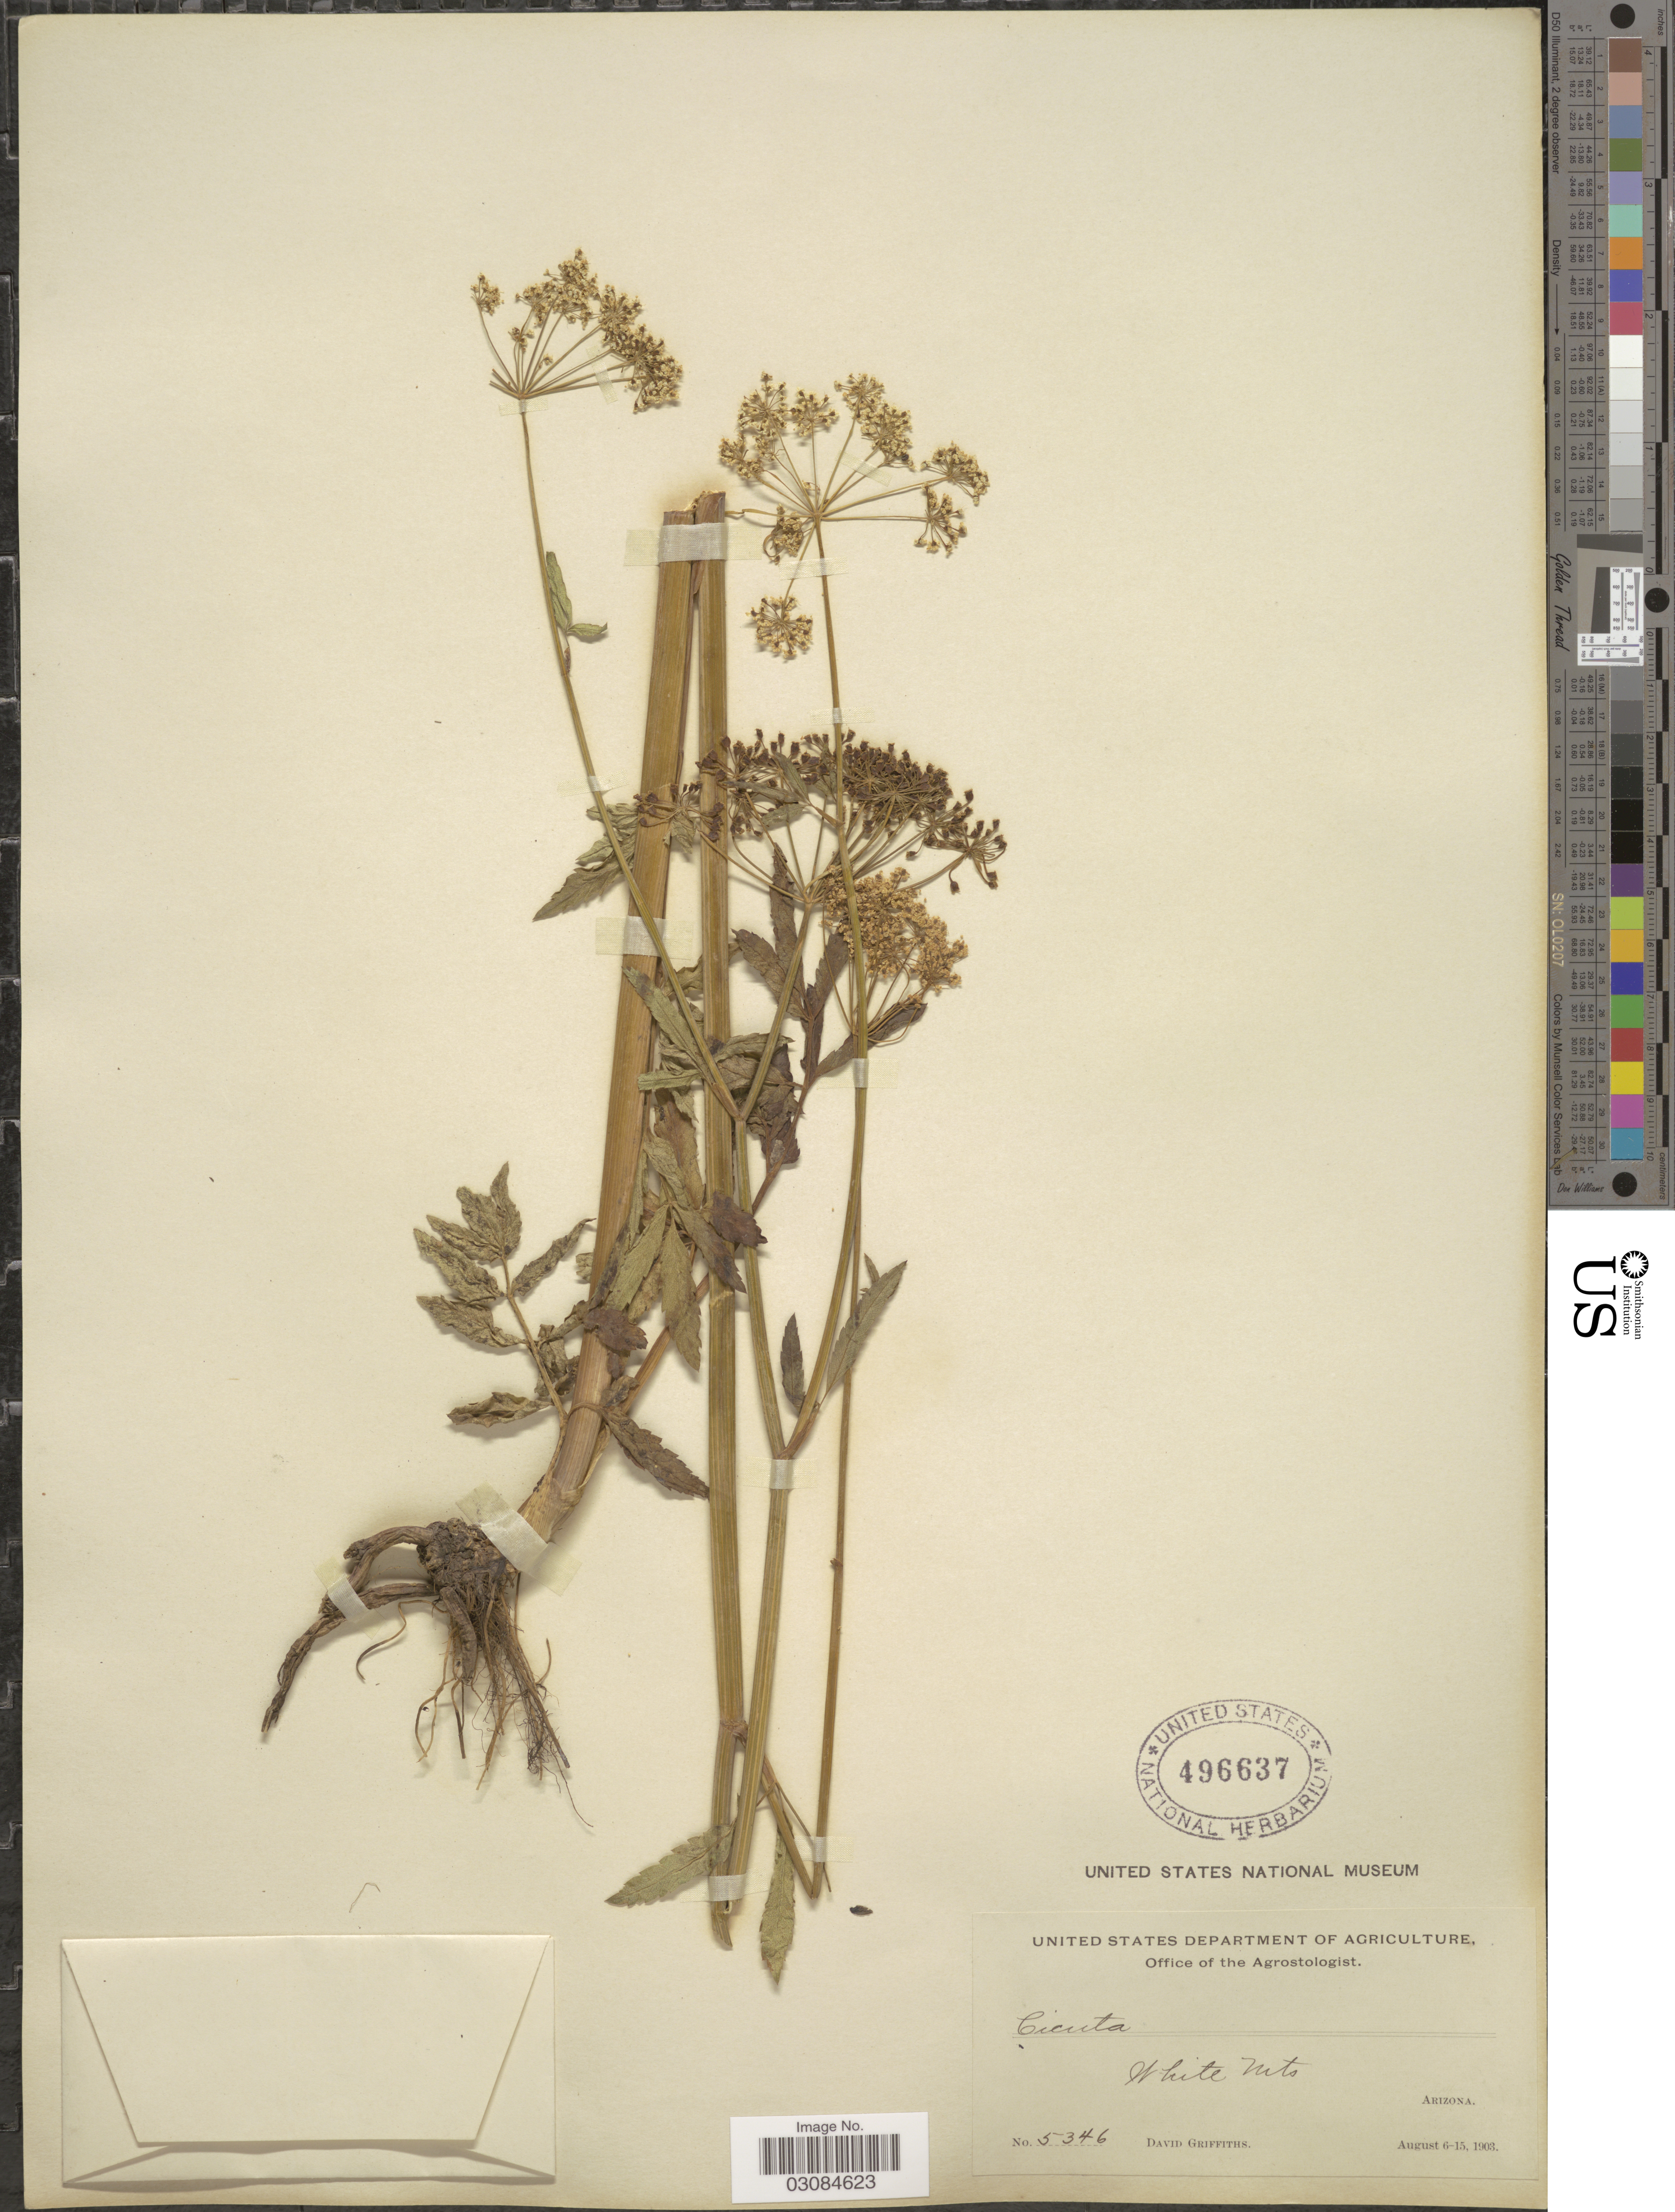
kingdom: Plantae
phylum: Tracheophyta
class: Magnoliopsida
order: Apiales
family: Apiaceae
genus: Cicuta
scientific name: Cicuta occidentalis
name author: Greene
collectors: D. Griffiths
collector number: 5346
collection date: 1903-08-06/1903-08-15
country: United States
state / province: Arizona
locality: White Mts.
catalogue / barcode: US 496637